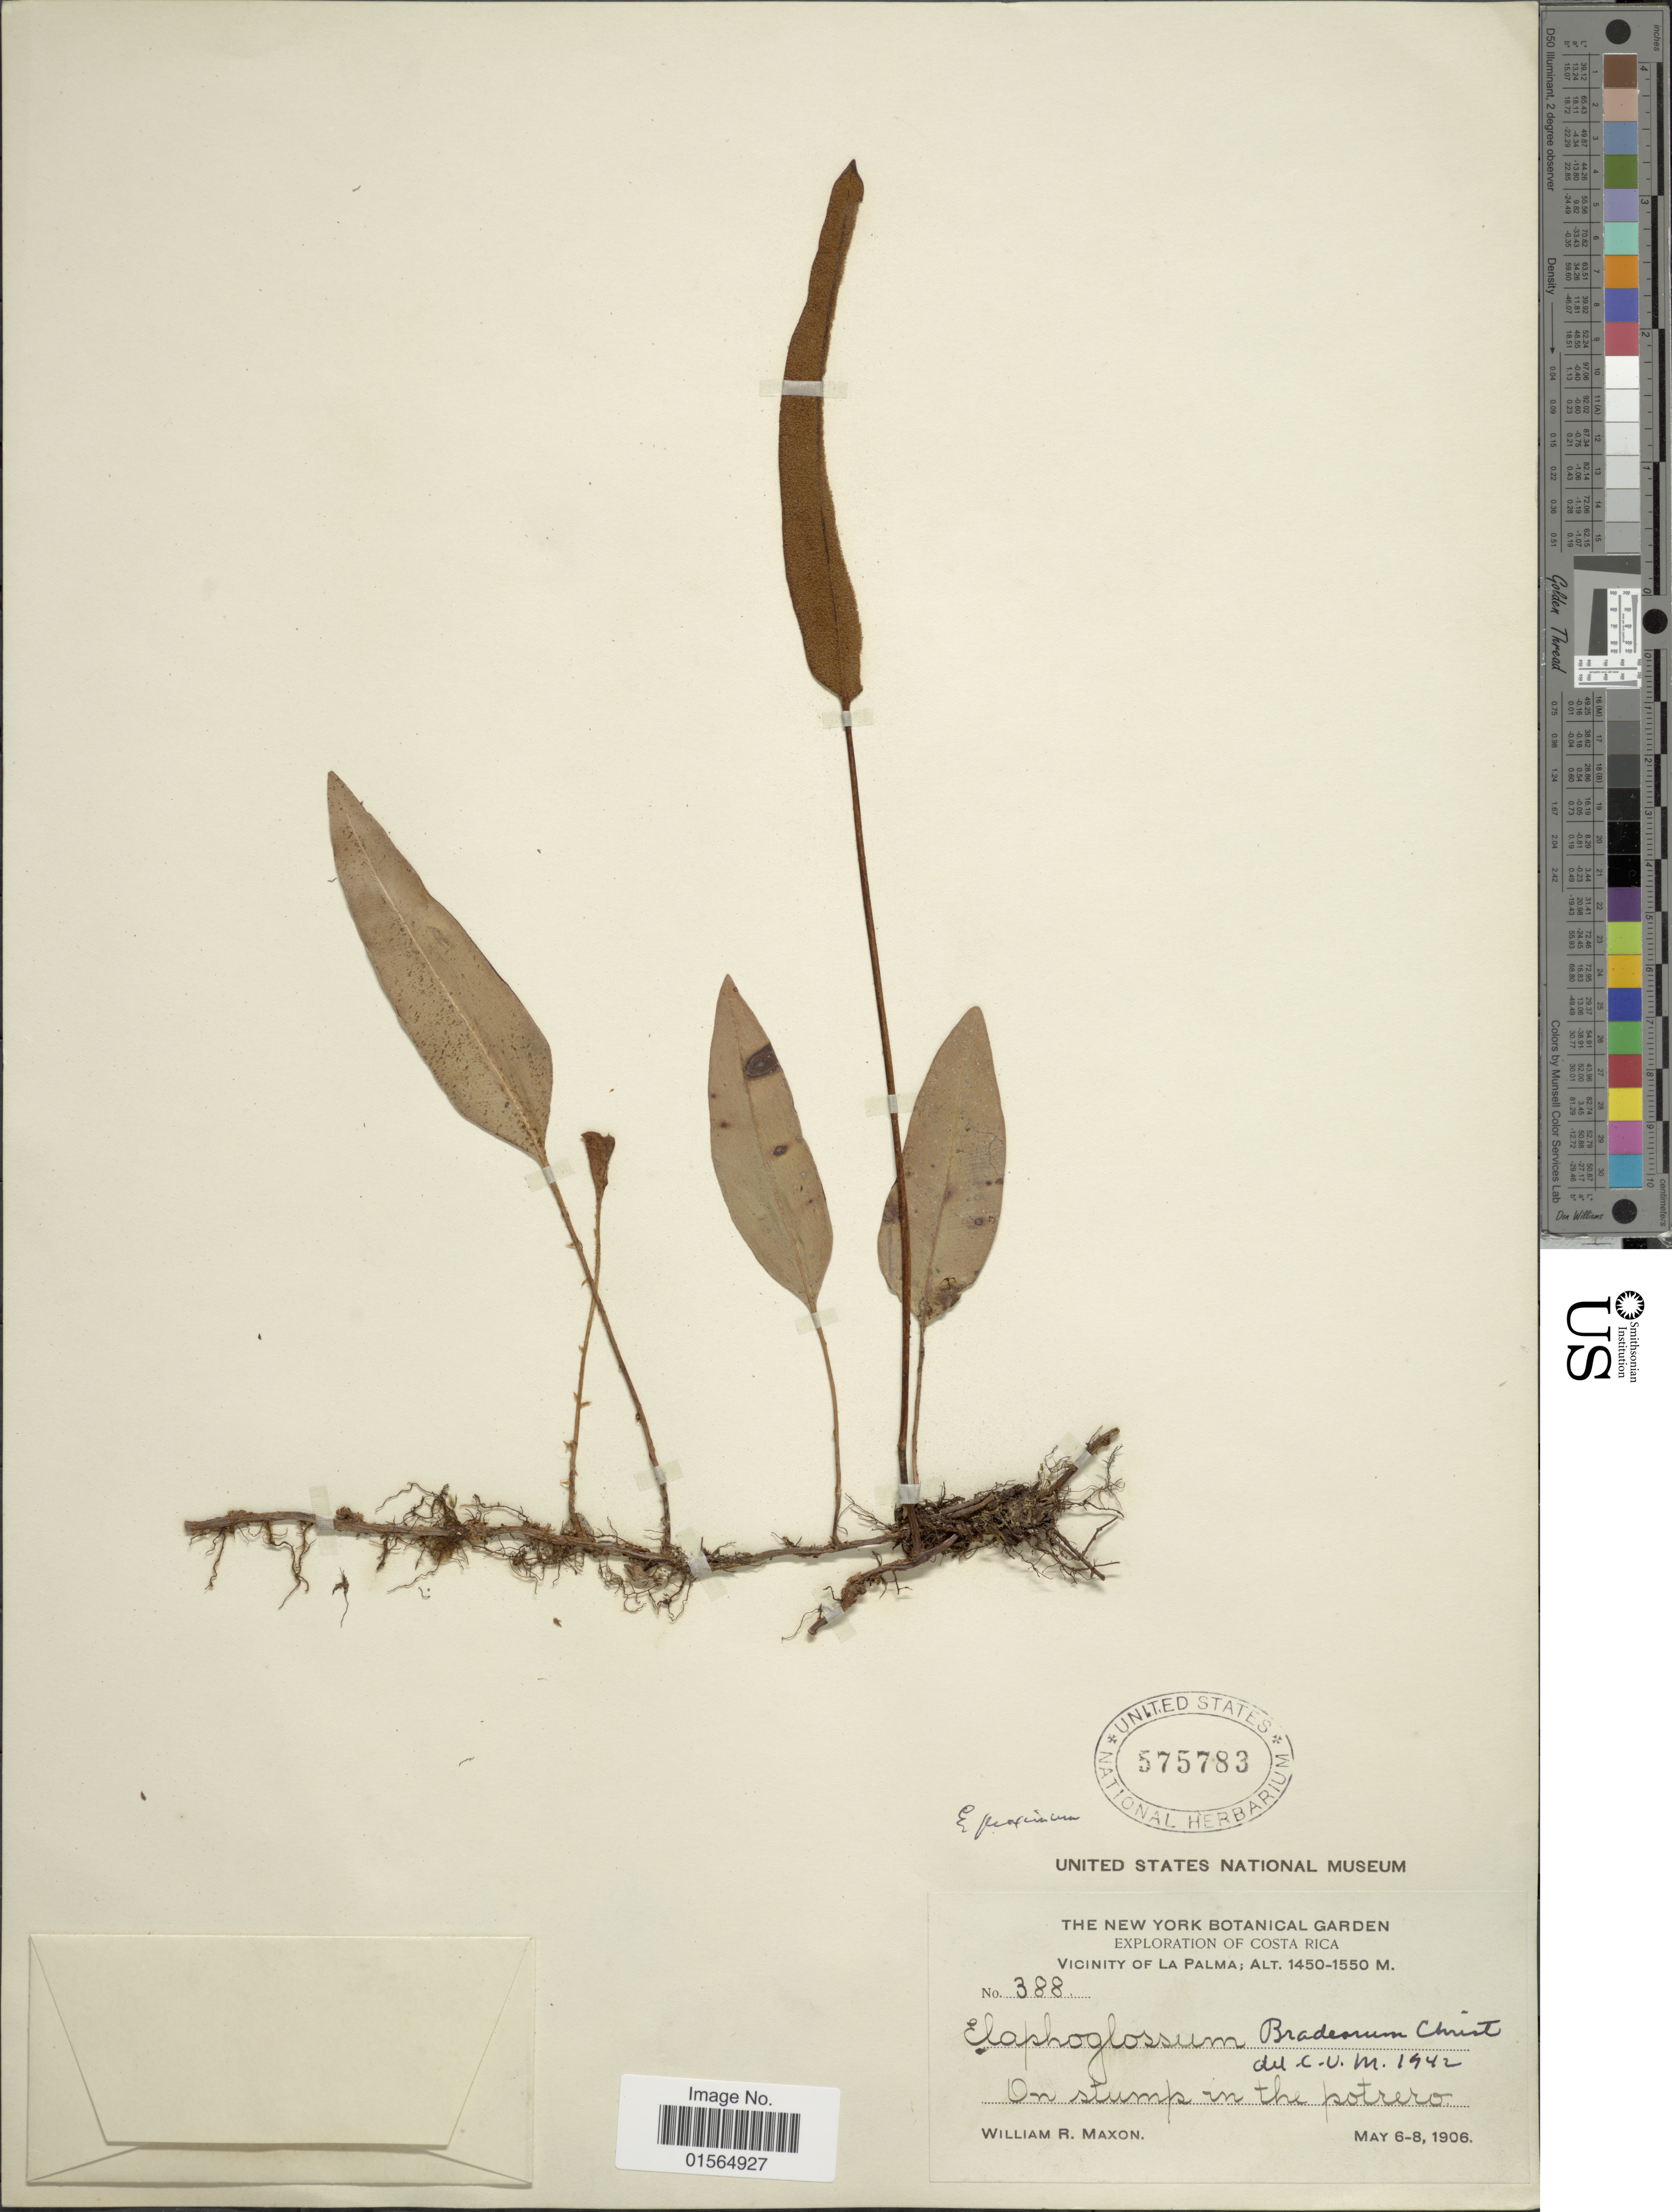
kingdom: Plantae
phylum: Tracheophyta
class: Polypodiopsida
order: Polypodiales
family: Dryopteridaceae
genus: Elaphoglossum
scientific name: Elaphoglossum proximum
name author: (J. Bommer) Christ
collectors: W. R. Maxon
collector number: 388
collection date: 1906-05-06/1906-05-08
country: Costa Rica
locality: Vicinity of La Palma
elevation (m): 1450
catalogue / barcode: US 575783